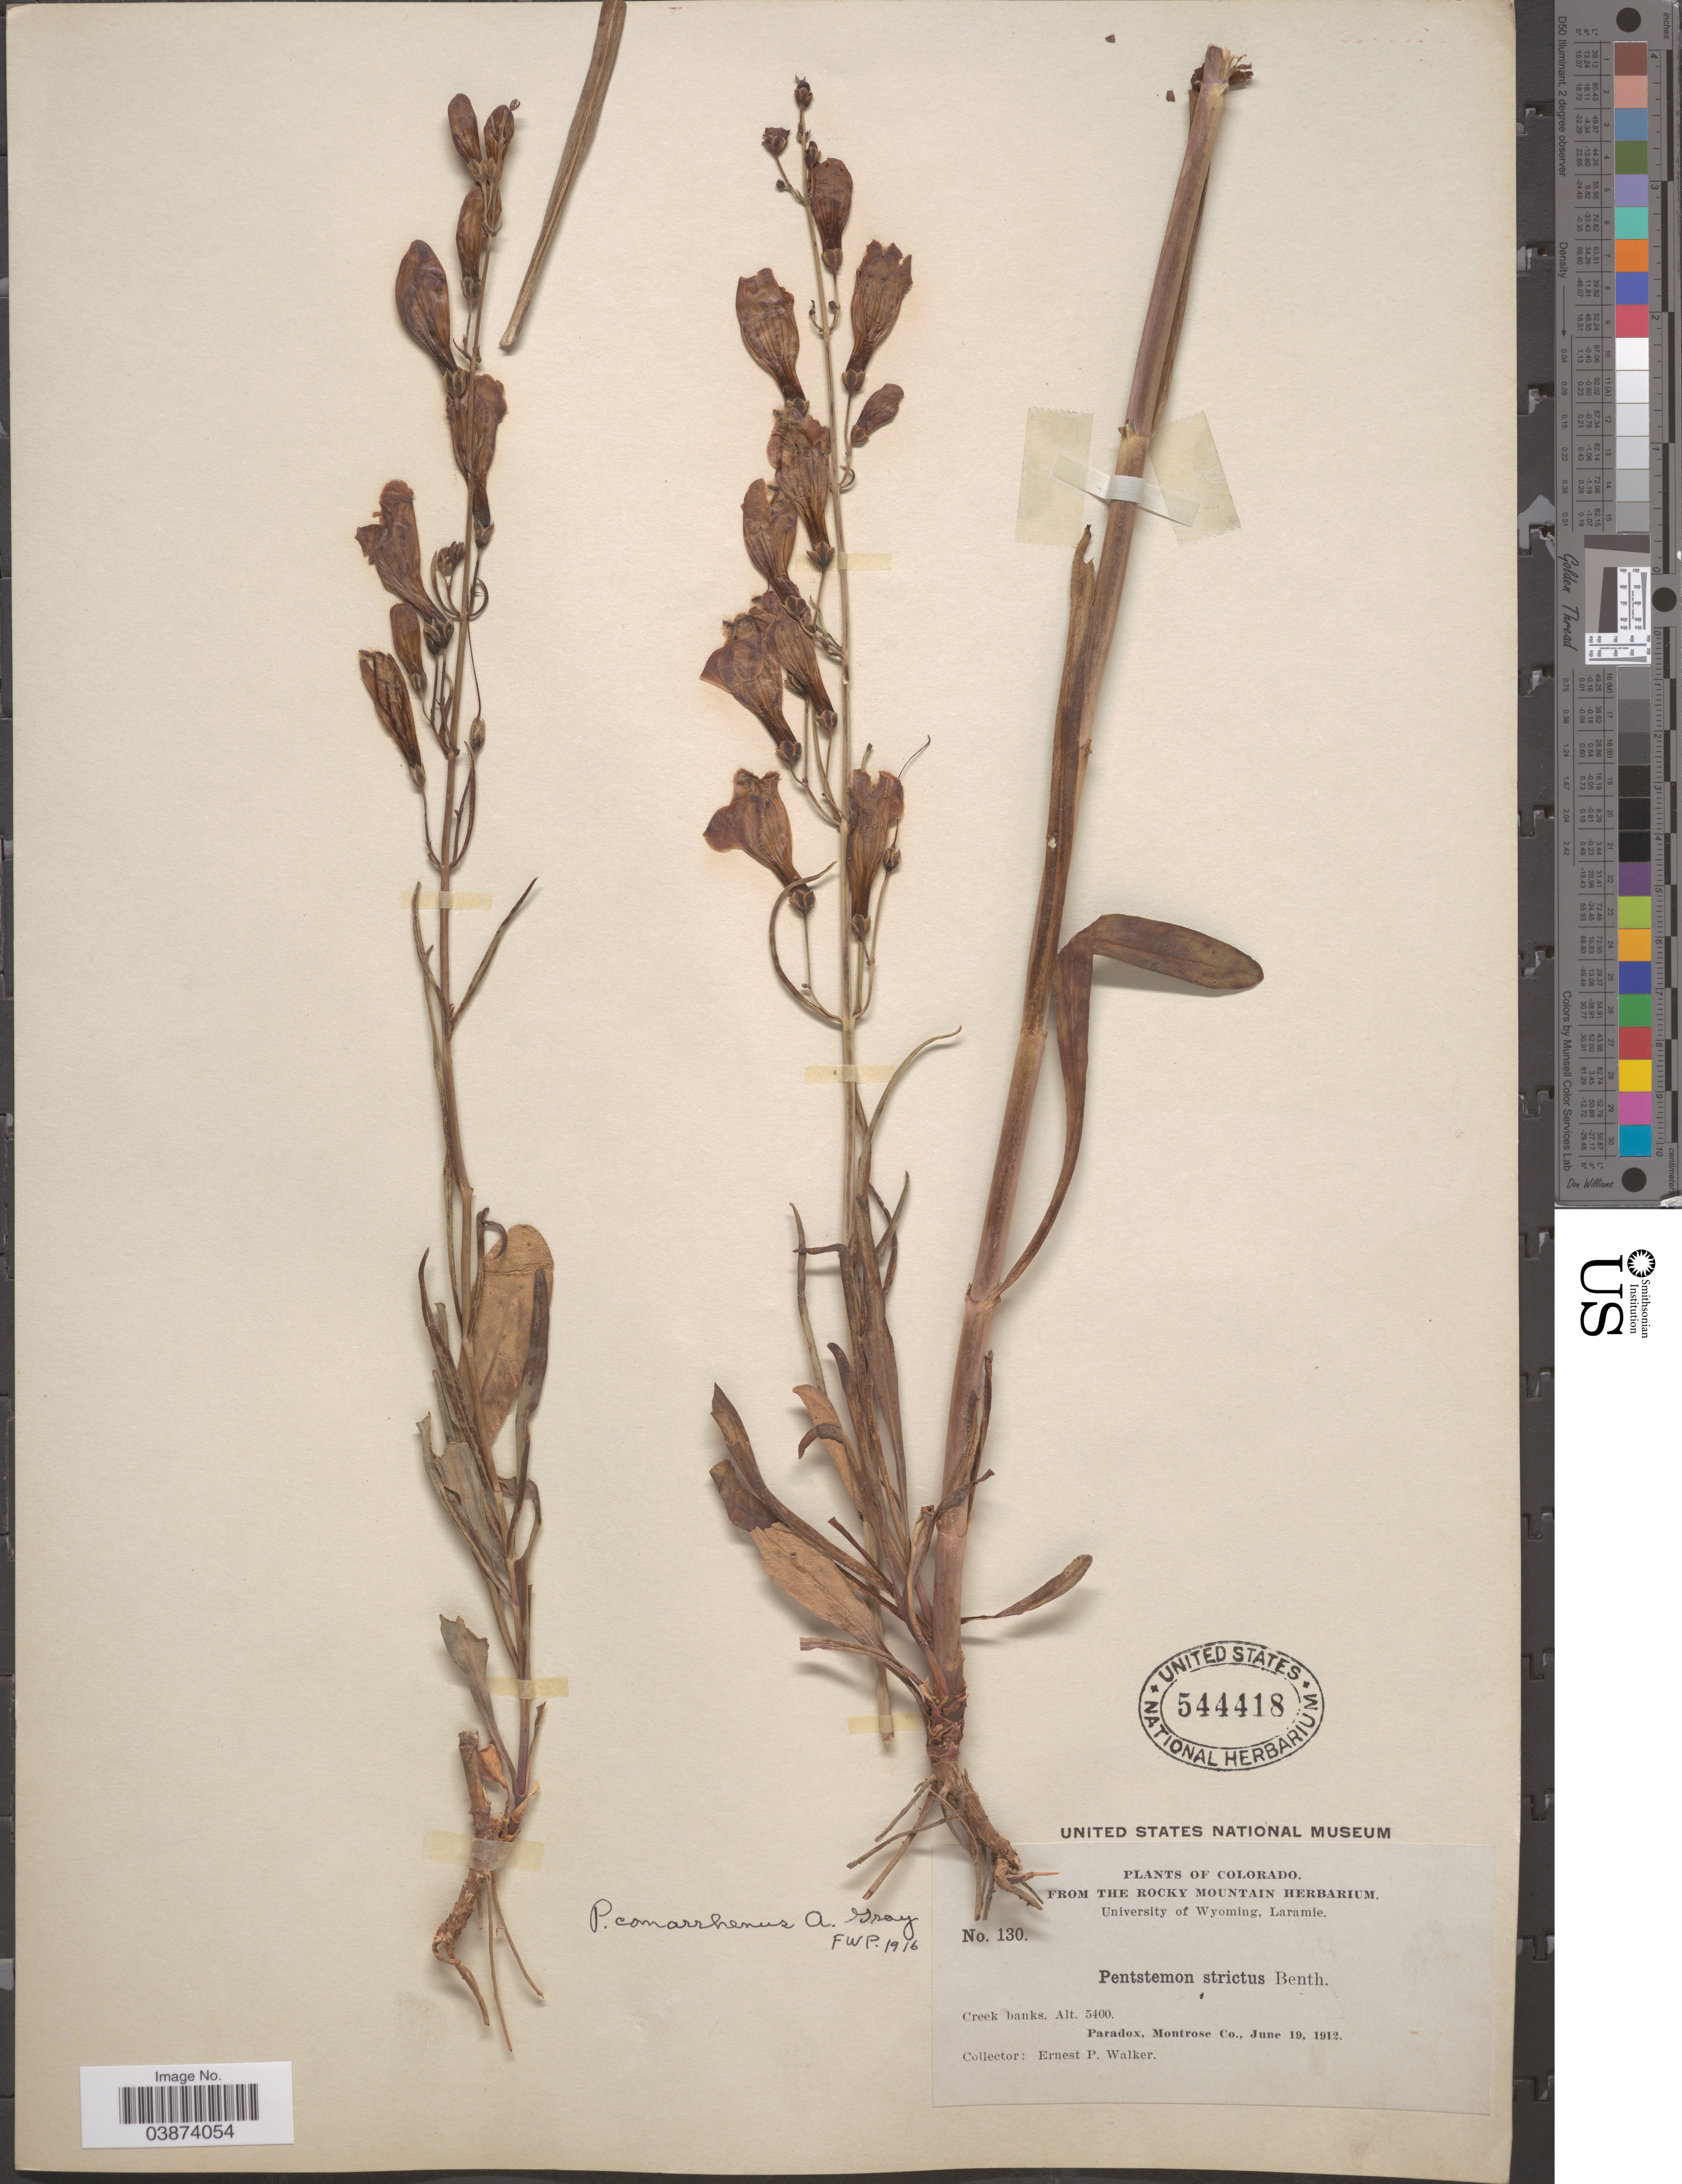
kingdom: Plantae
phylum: Tracheophyta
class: Magnoliopsida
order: Lamiales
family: Plantaginaceae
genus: Penstemon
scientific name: Penstemon comarrhenus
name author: A. Gray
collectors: E. P. Walker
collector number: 130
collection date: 1912-06-19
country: United States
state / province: Colorado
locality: Creek banks. Paradox, Montrose Co.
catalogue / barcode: US 544418